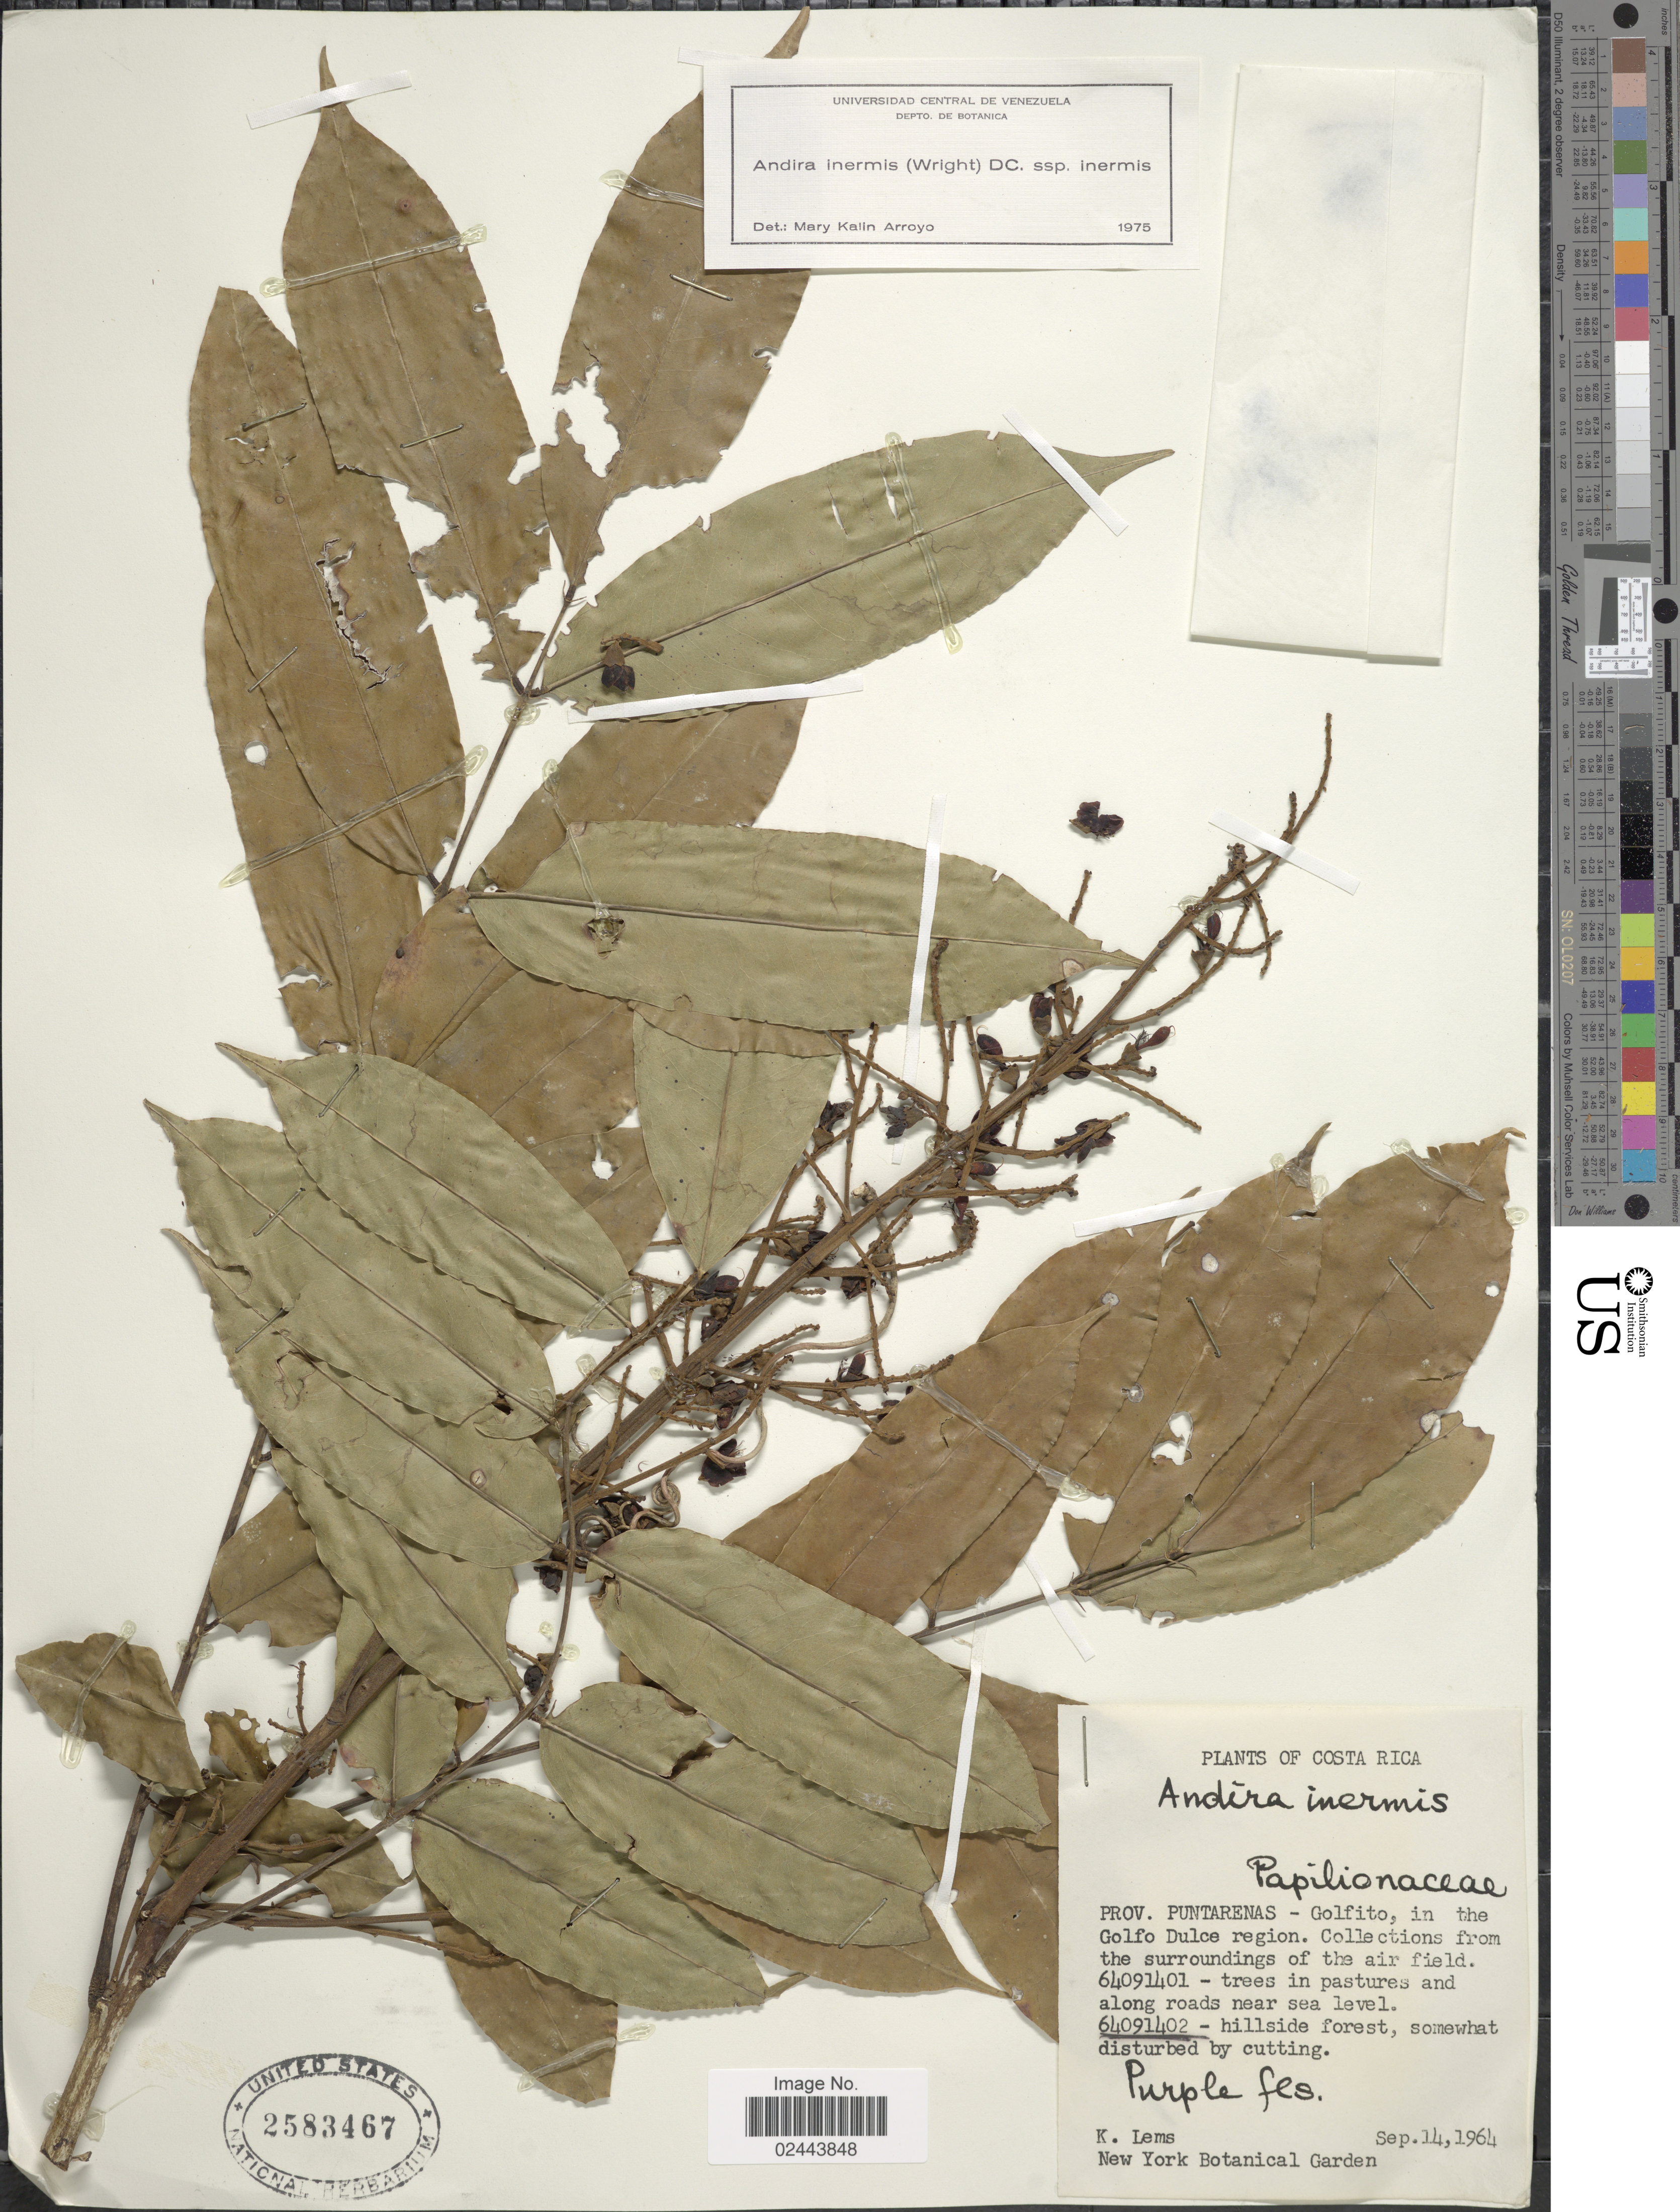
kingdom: Plantae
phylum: Tracheophyta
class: Magnoliopsida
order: Fabales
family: Fabaceae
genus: Andira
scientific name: Andira inermis subsp. inermis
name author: (W. Wright) Kunth ex DC.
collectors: K. Lems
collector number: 64091402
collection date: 1964-09-14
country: Costa Rica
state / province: Puntarenas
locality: Golfito, in the Golfe Dulce region, surroundings of the air field.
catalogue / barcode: US 2583467